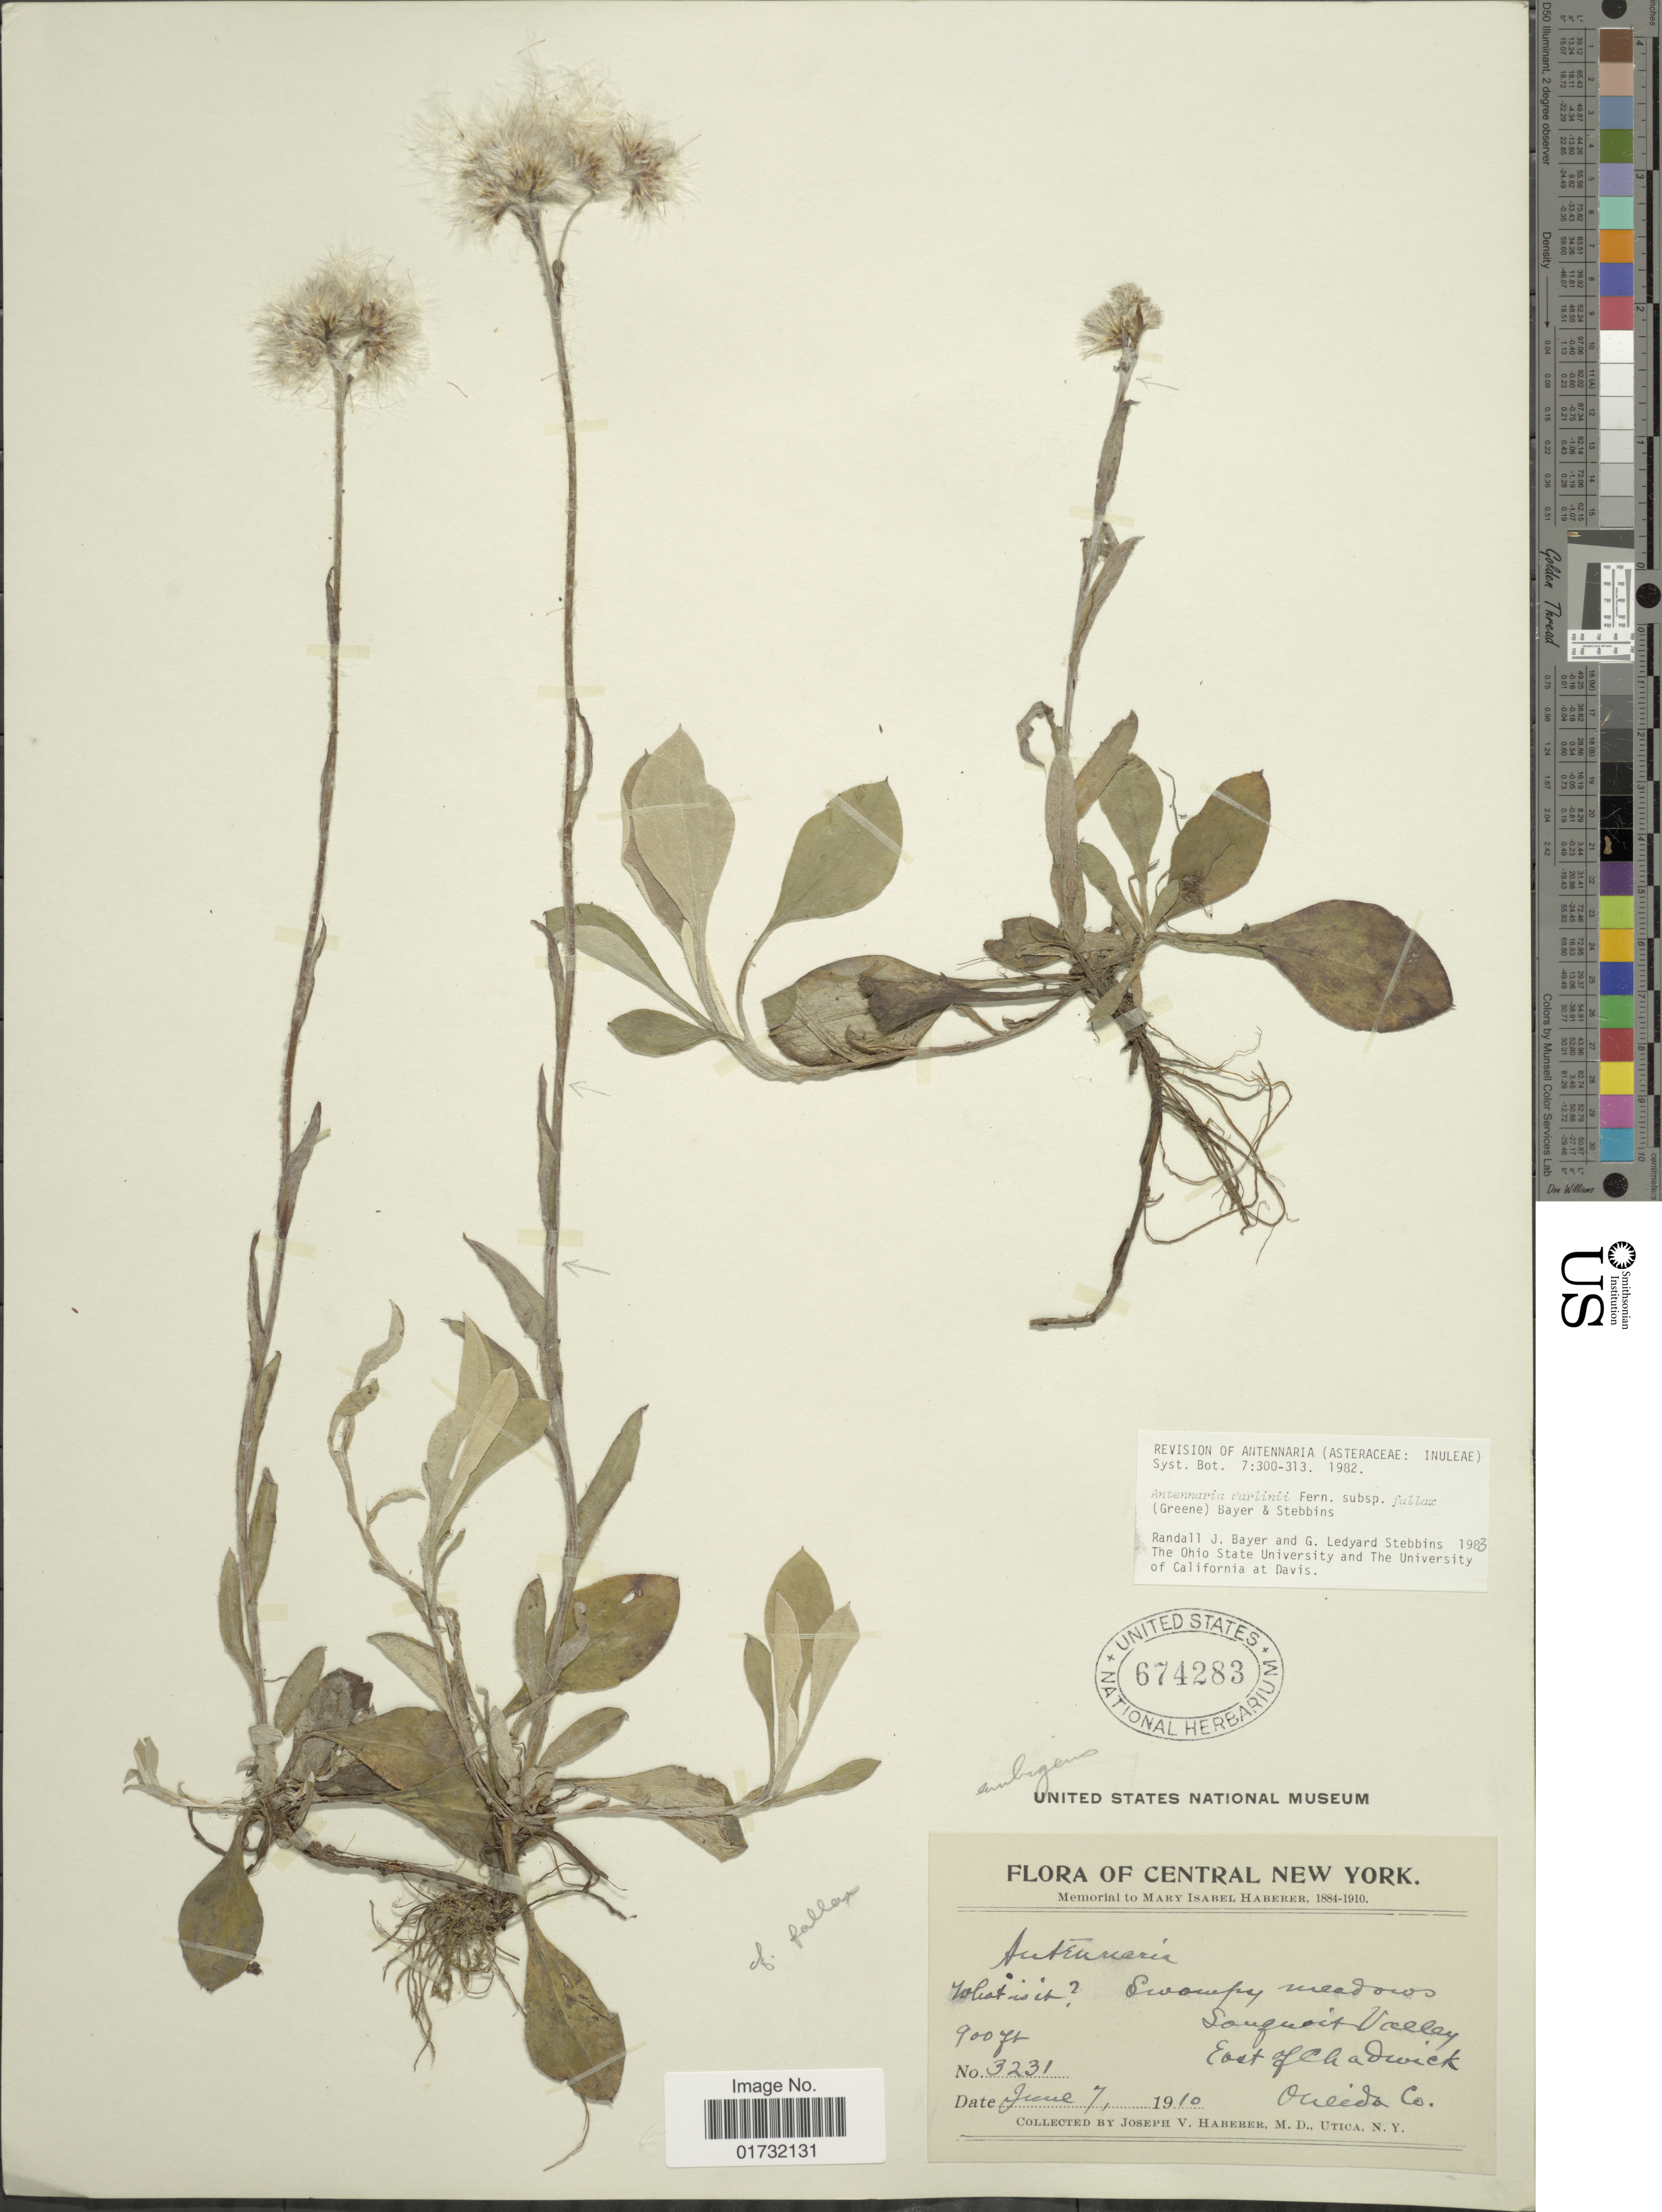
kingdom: Plantae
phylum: Tracheophyta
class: Magnoliopsida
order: Asterales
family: Asteraceae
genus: Antennaria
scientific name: Antennaria parlinii subsp. fallax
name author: (Greene) R.J. Bayer & Stebbins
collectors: J. V. Haberer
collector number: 3231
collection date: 1910-06-07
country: United States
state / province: New York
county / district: Oneida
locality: Central New York. Sauquoit Valley. East of Chadwick. Oneida Co.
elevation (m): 274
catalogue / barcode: US 674283